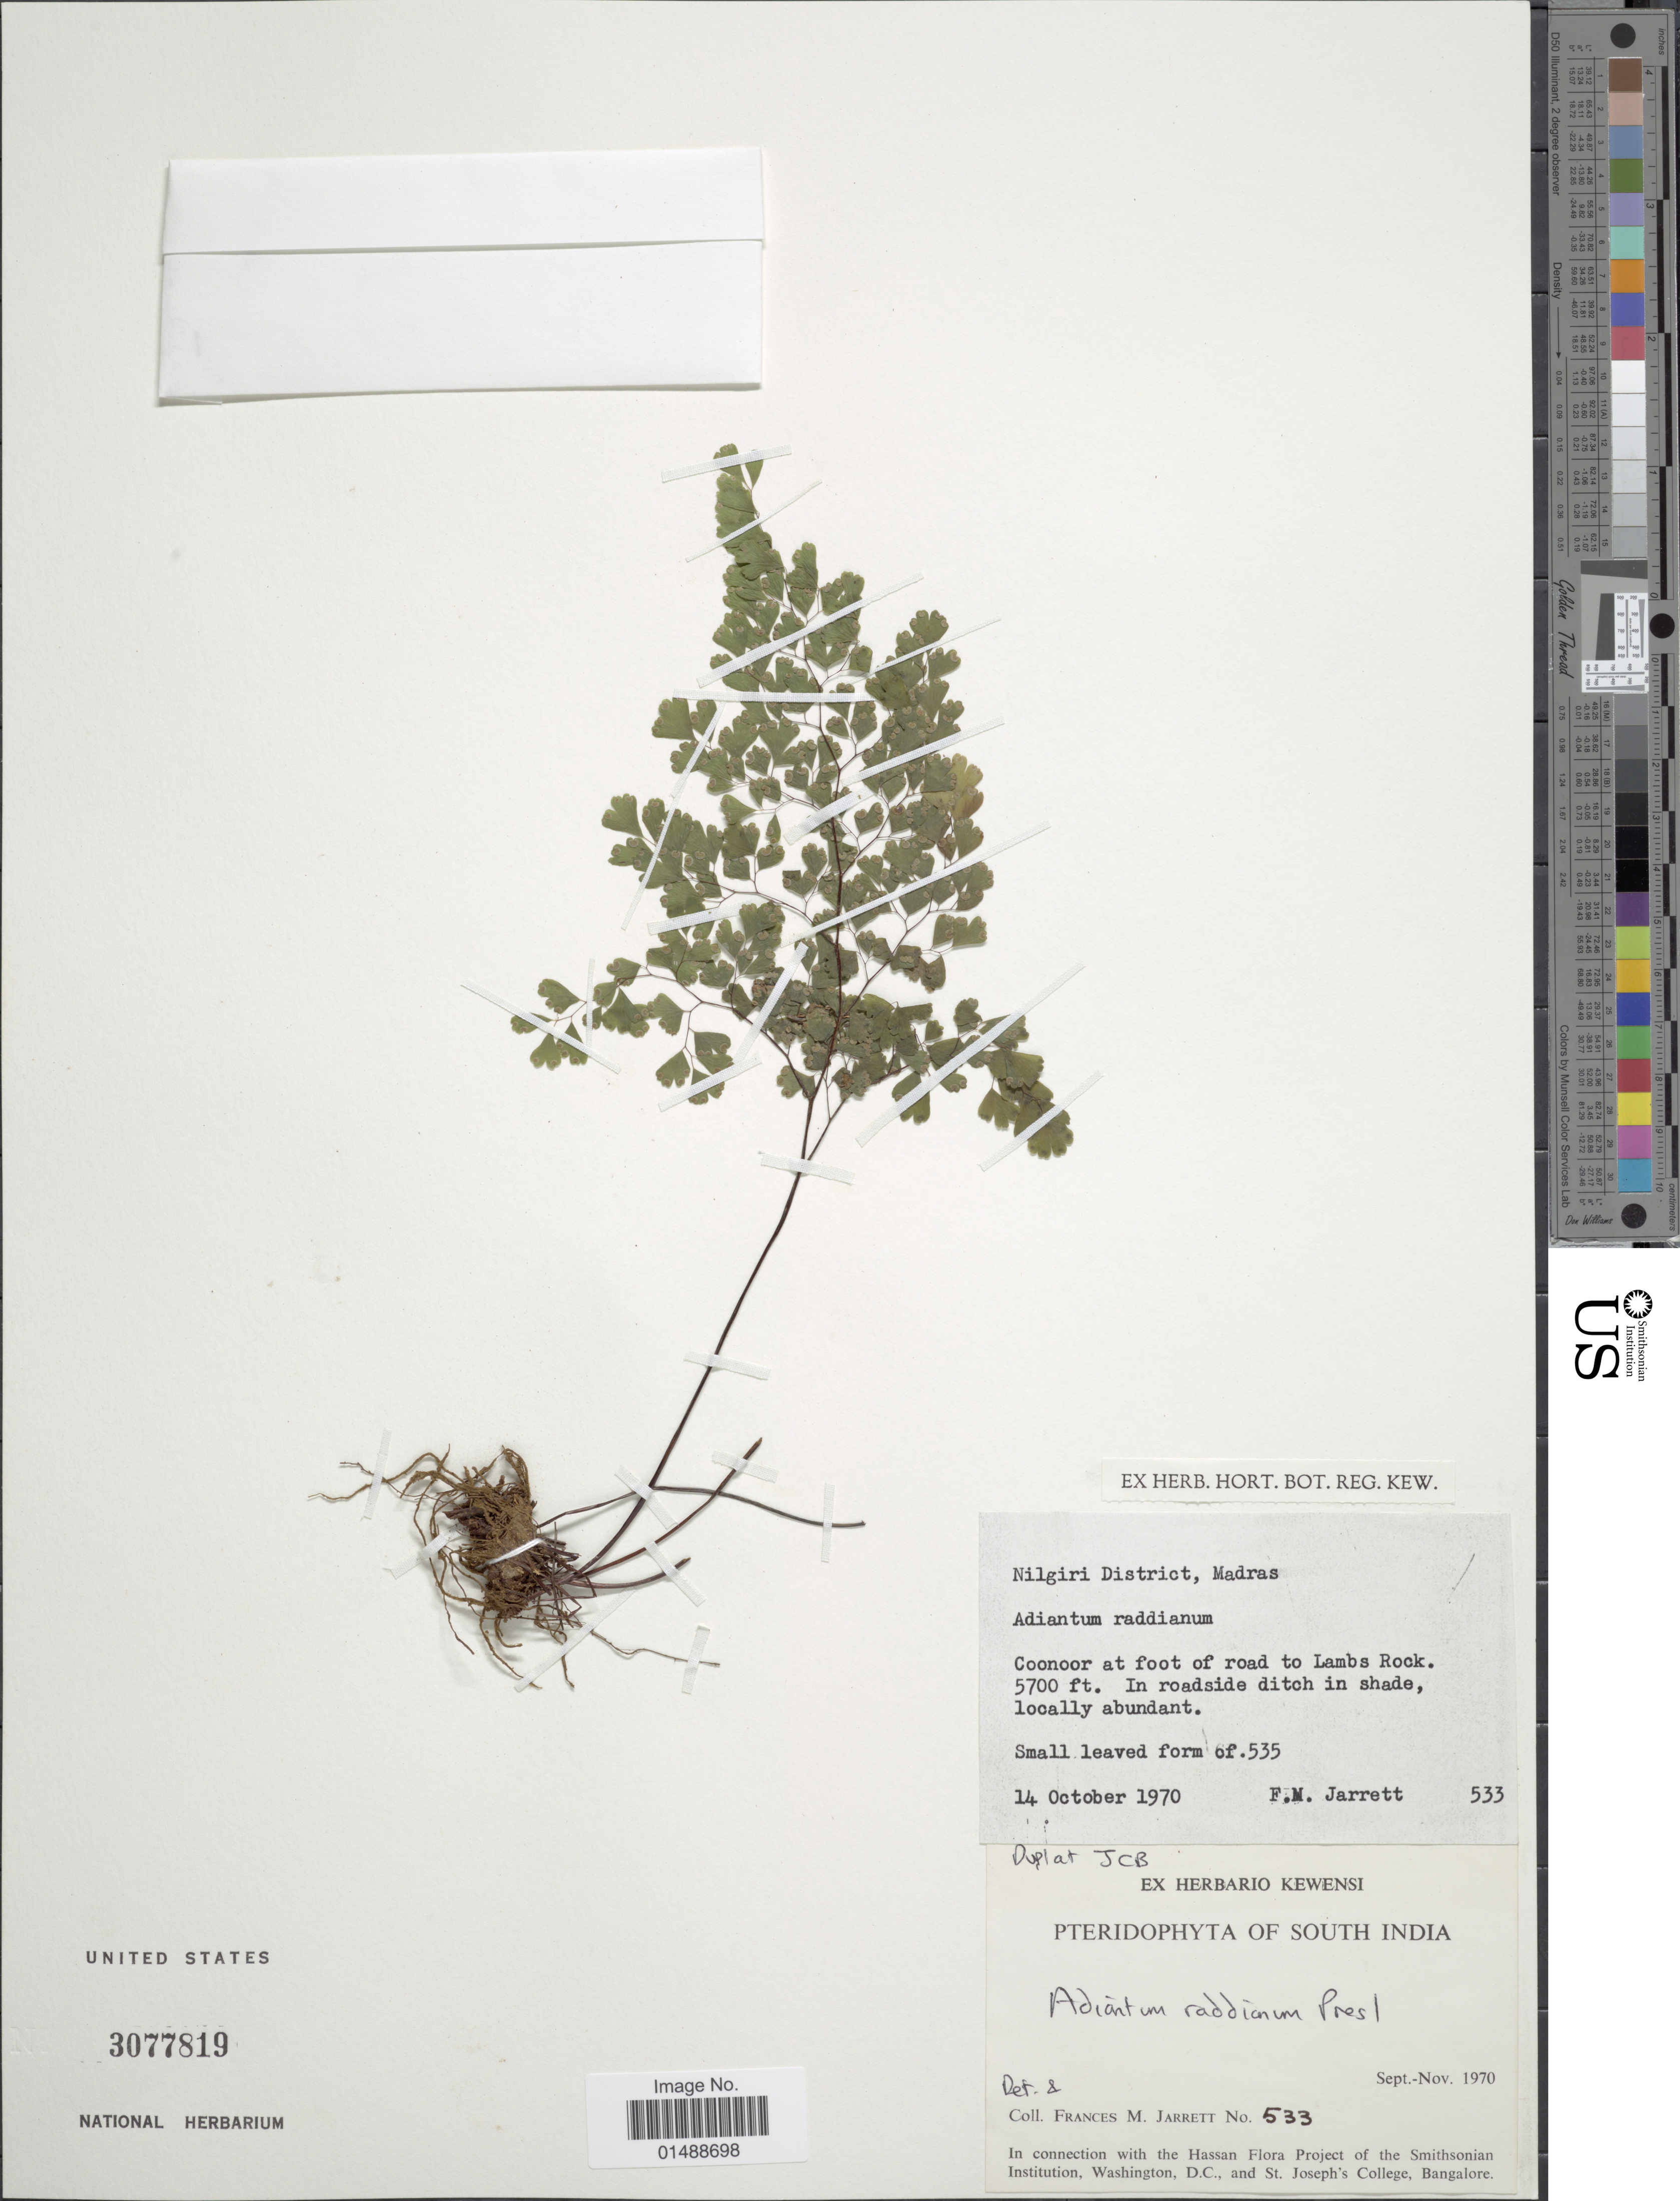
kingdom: Plantae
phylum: Tracheophyta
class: Polypodiopsida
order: Polypodiales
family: Pteridaceae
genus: Adiantum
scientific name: Adiantum raddianum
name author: C. Presl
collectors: F. M. Jarrett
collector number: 533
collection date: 1970-10-14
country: India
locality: South India, Nilgiri District, Madras, Coonoor at foot of road to Lambs Rock.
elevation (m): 1737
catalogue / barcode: US 3077819